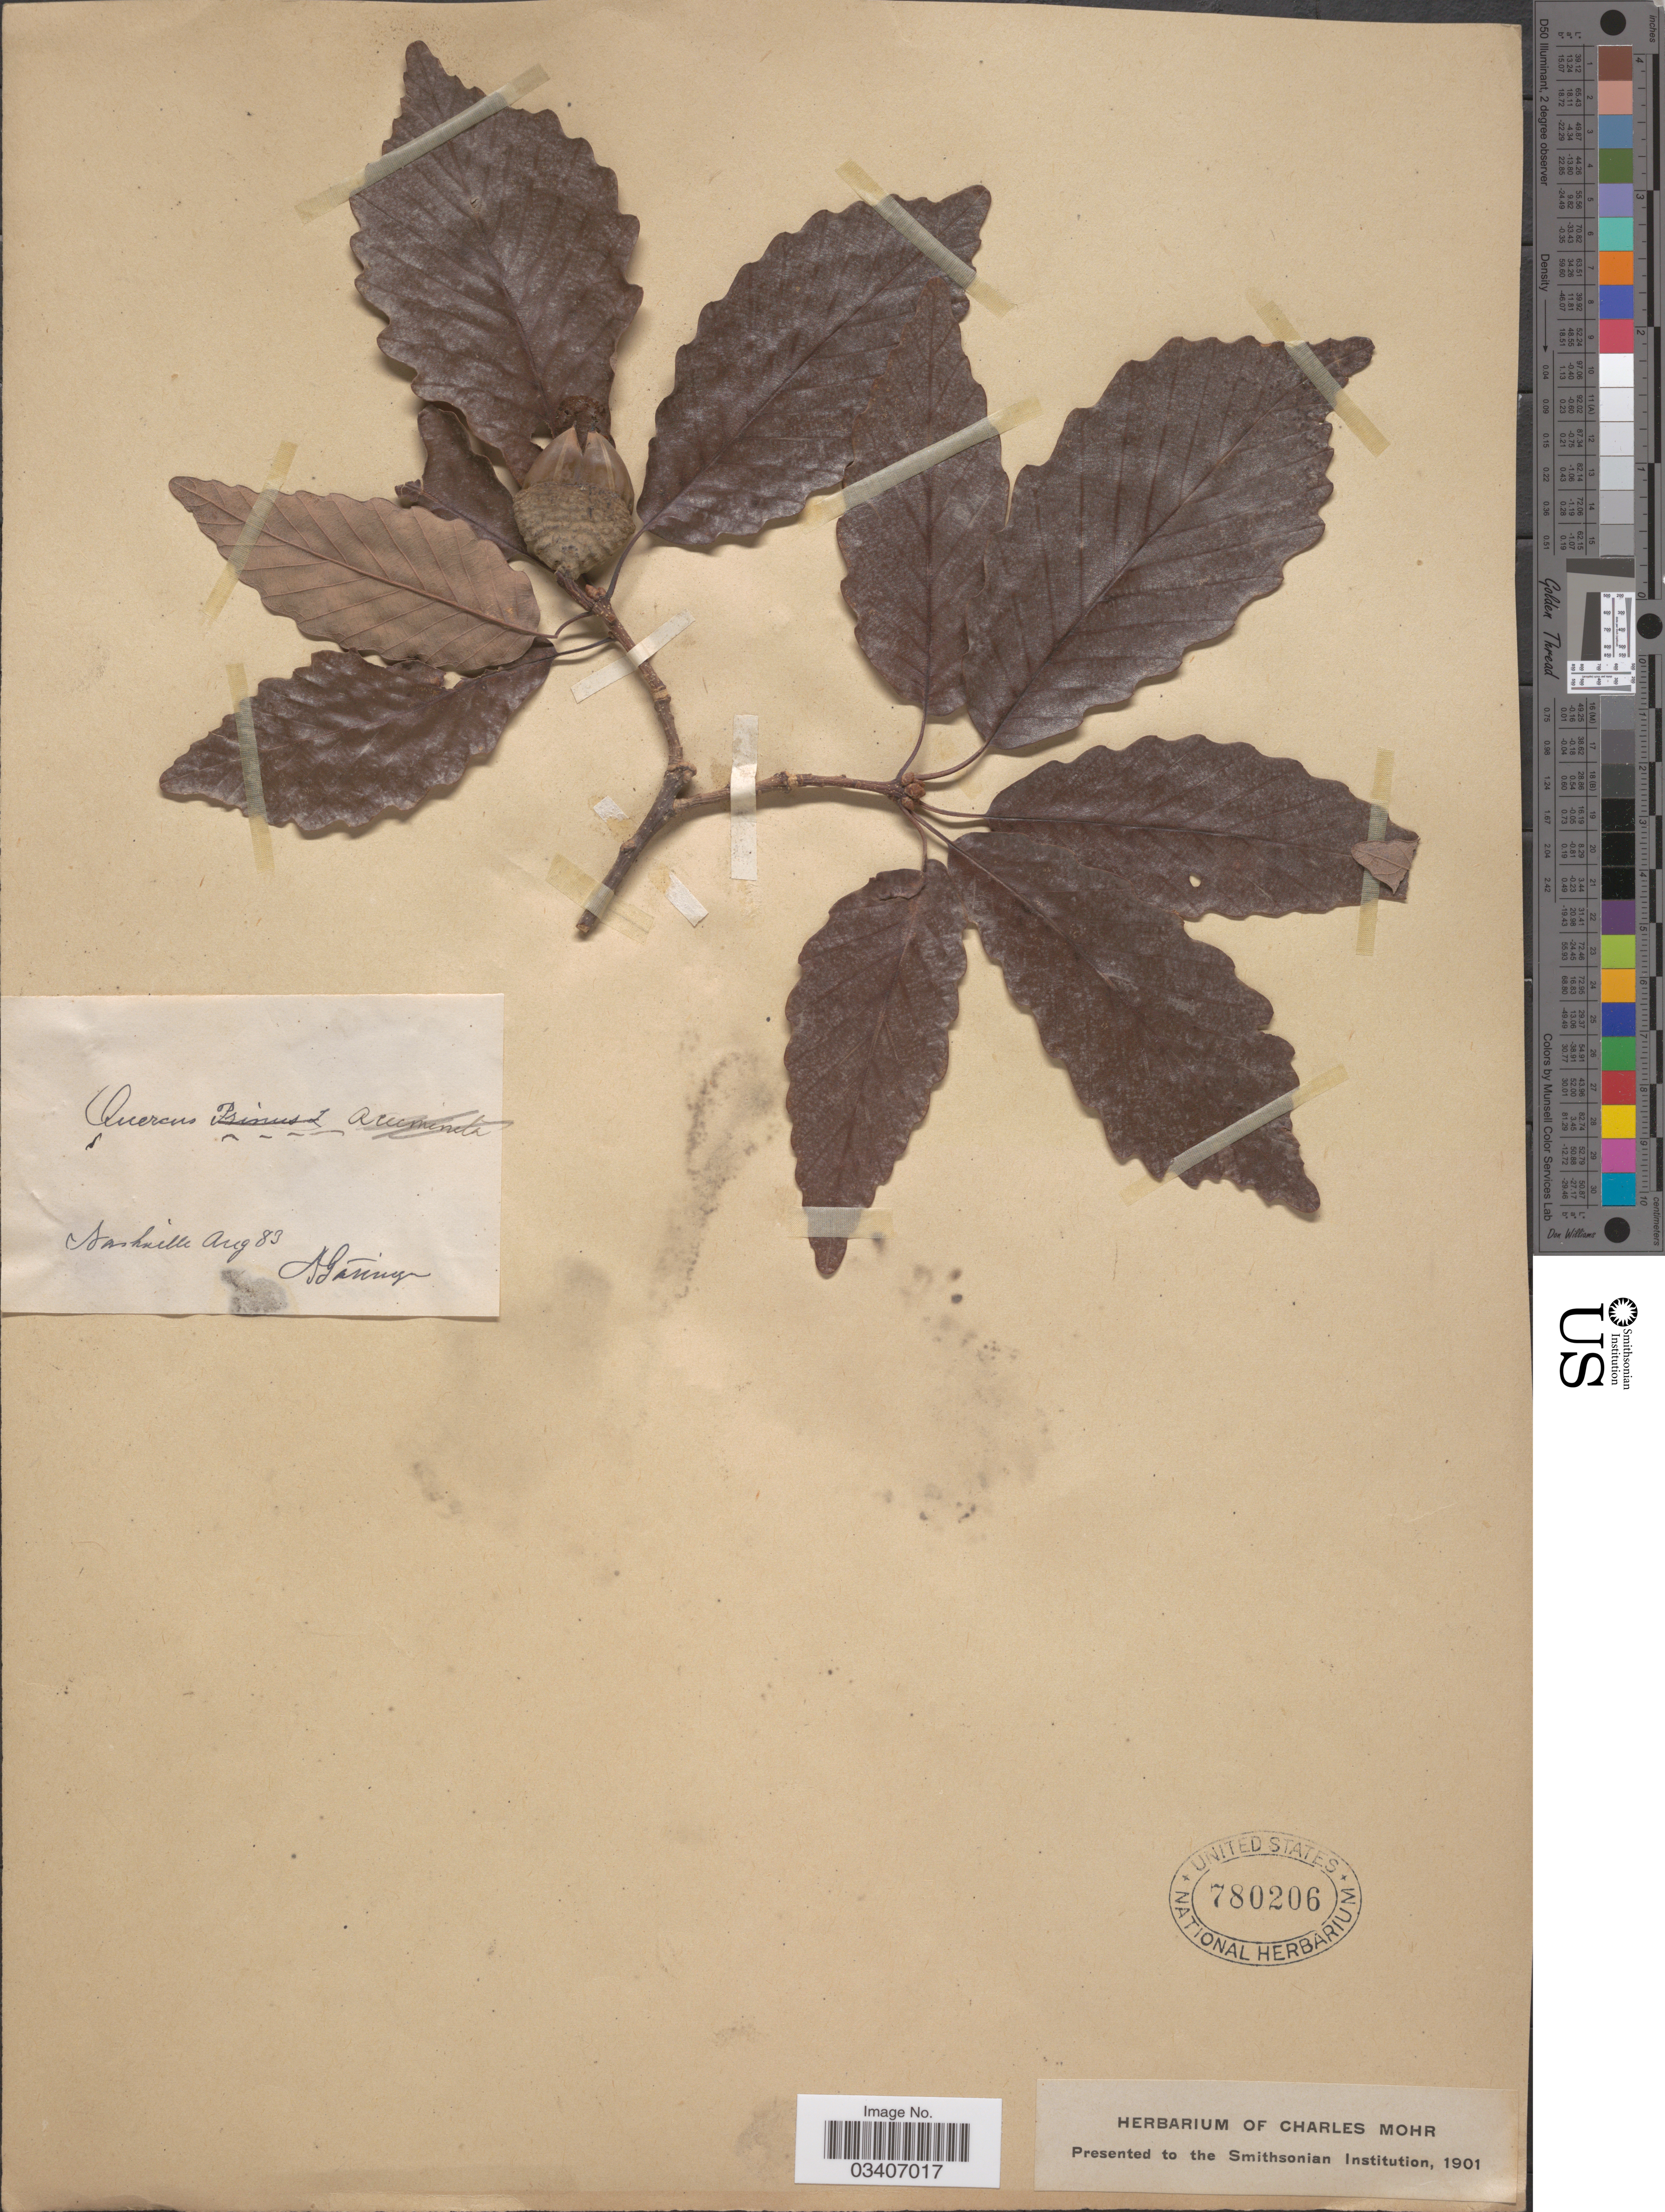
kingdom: Plantae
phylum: Tracheophyta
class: Magnoliopsida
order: Fagales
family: Fagaceae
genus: Quercus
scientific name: Quercus montana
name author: Willd.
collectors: A. Gattinger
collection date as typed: Transcribed d/m/y: /8/83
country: United States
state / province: Tennessee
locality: Nashville.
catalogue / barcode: US 780206